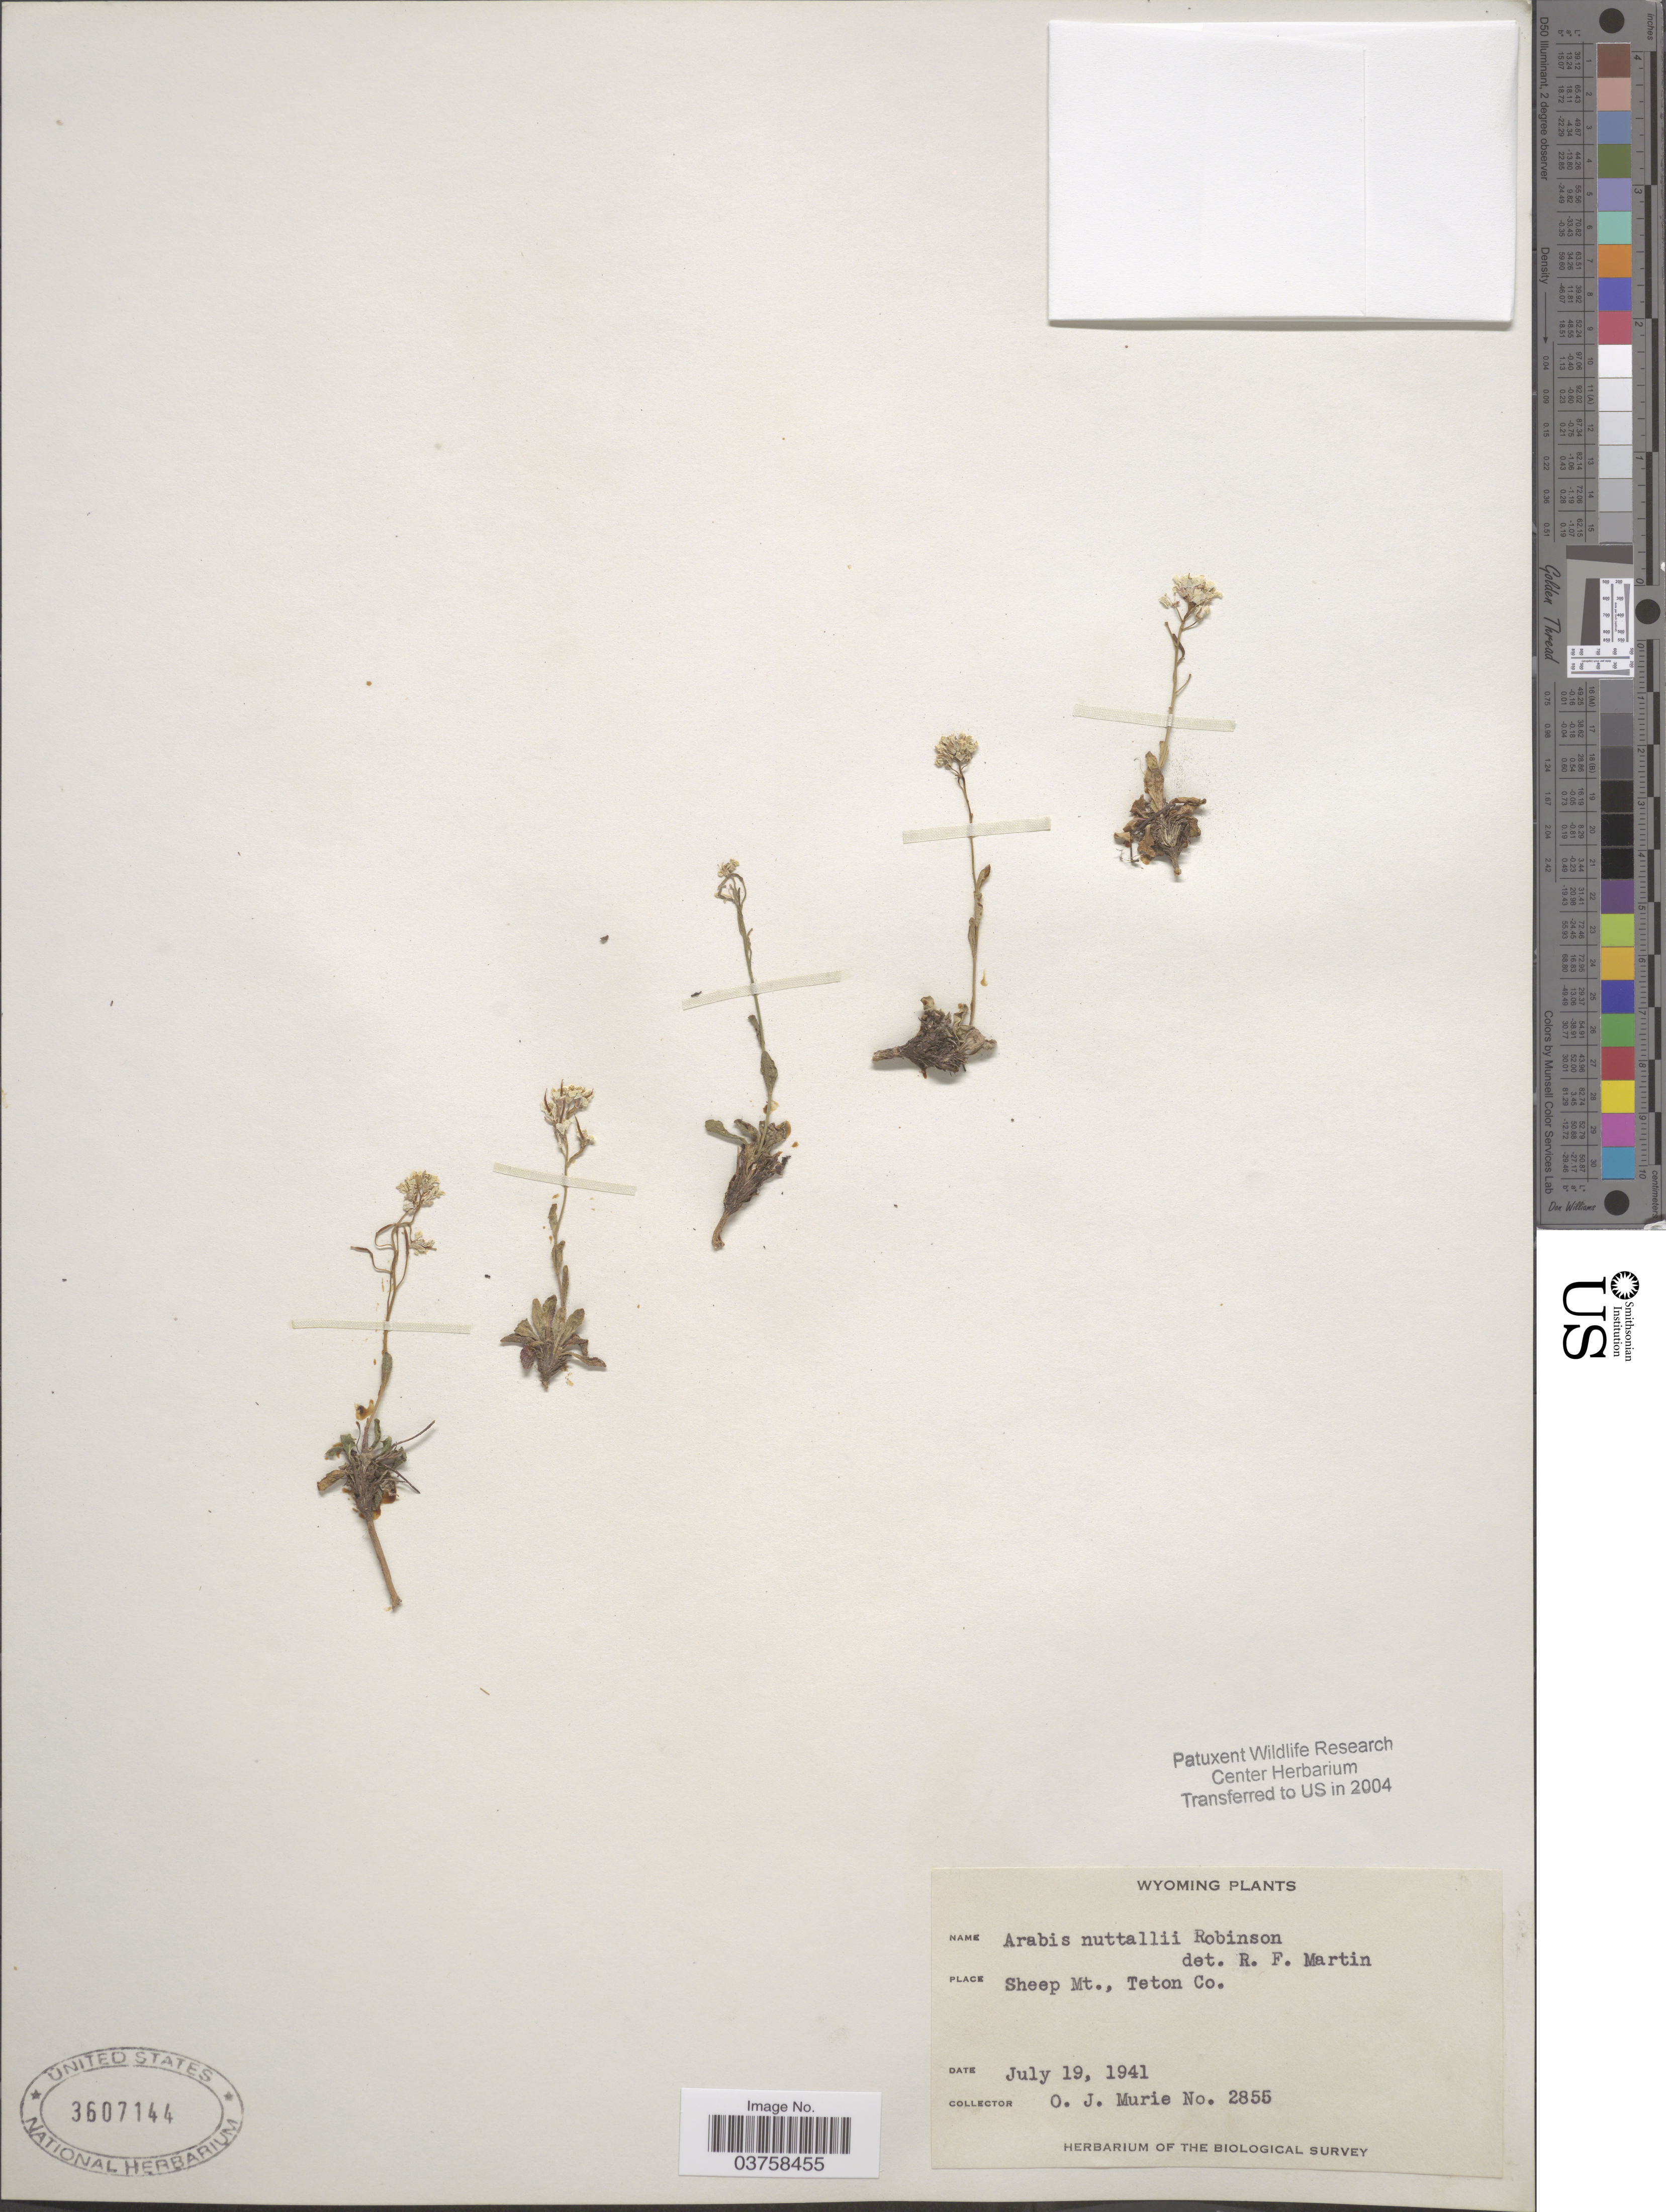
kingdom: Plantae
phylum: Tracheophyta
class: Magnoliopsida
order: Brassicales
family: Brassicaceae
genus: Arabis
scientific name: Arabis nuttallii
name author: B.L. Rob.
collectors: O. Murie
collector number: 2855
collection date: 1941-07-19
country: United States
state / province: Wyoming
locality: Sheep Mt., Teton Co.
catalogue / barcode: US 3607144